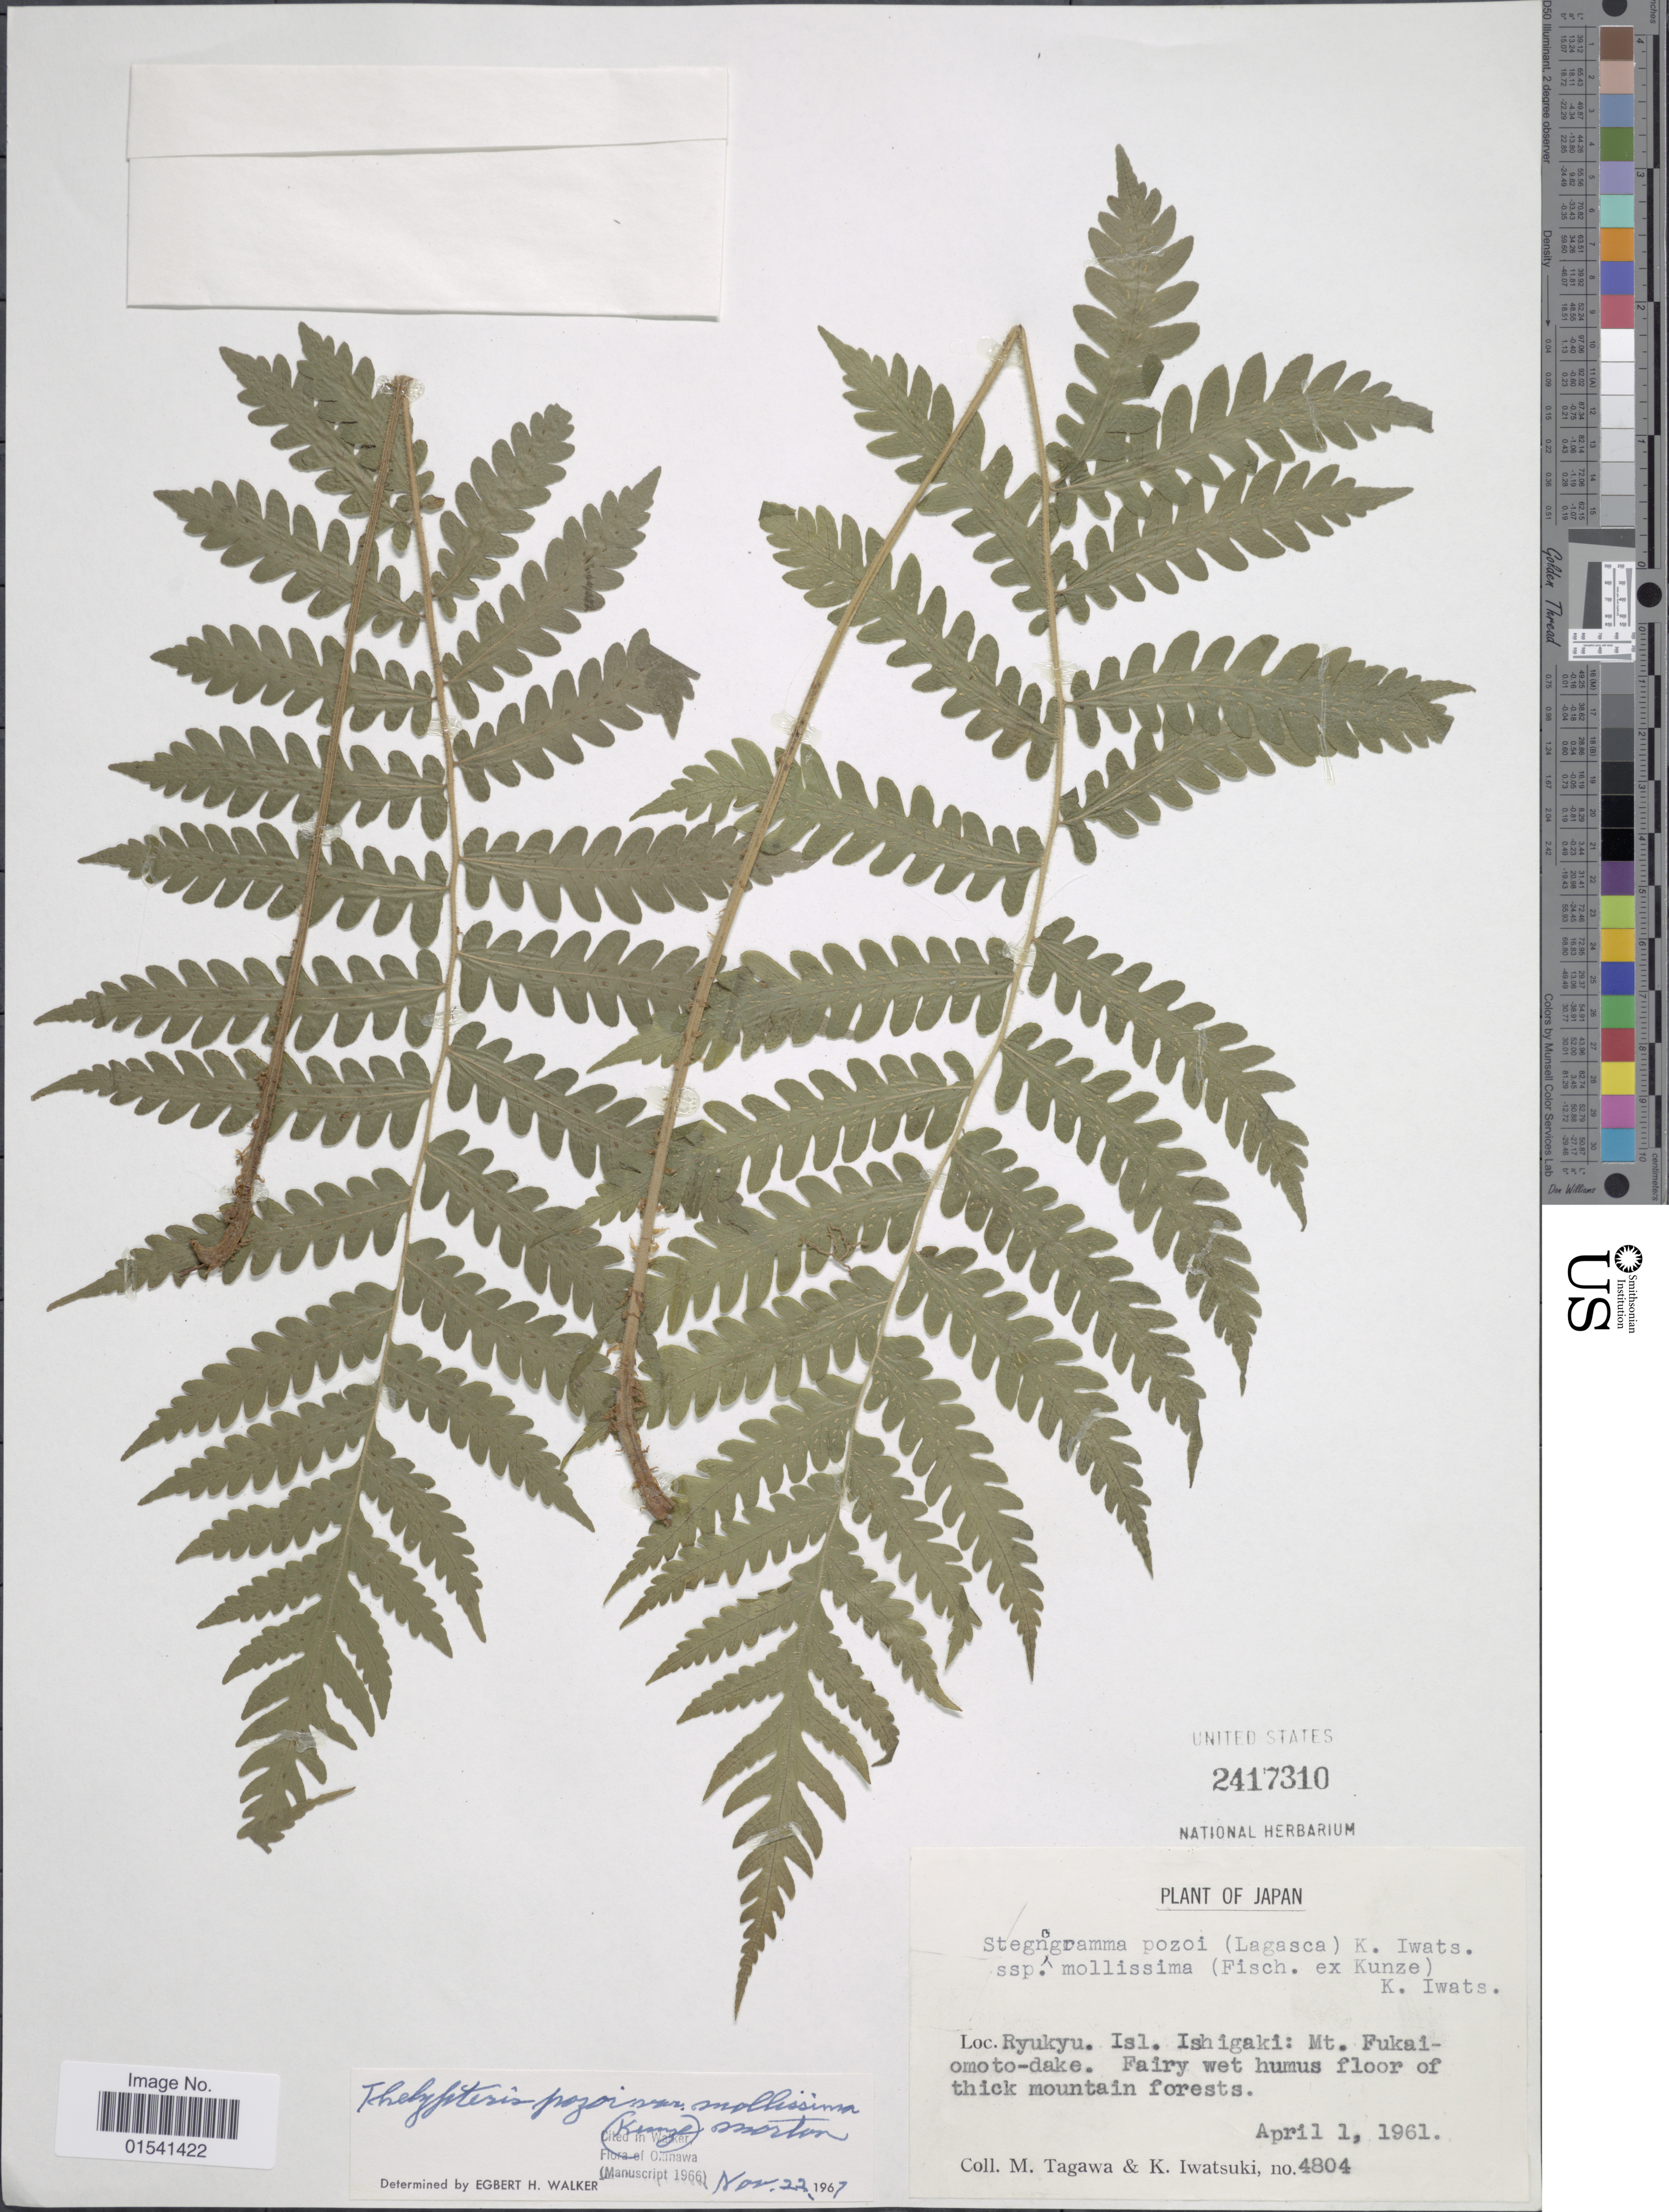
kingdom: Plantae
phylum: Tracheophyta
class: Polypodiopsida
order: Polypodiales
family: Thelypteridaceae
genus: Stegnogramma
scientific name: Stegnogramma griffithii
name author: (T. Moore) K. Iwats.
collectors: M. Tagawa & K. Iwatsuki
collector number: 4804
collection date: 1961-04-01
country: Japan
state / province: Okinawa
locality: Ryukyu Isl. Ishigaki: Mt Fukaiomoto-dake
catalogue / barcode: US 2417310